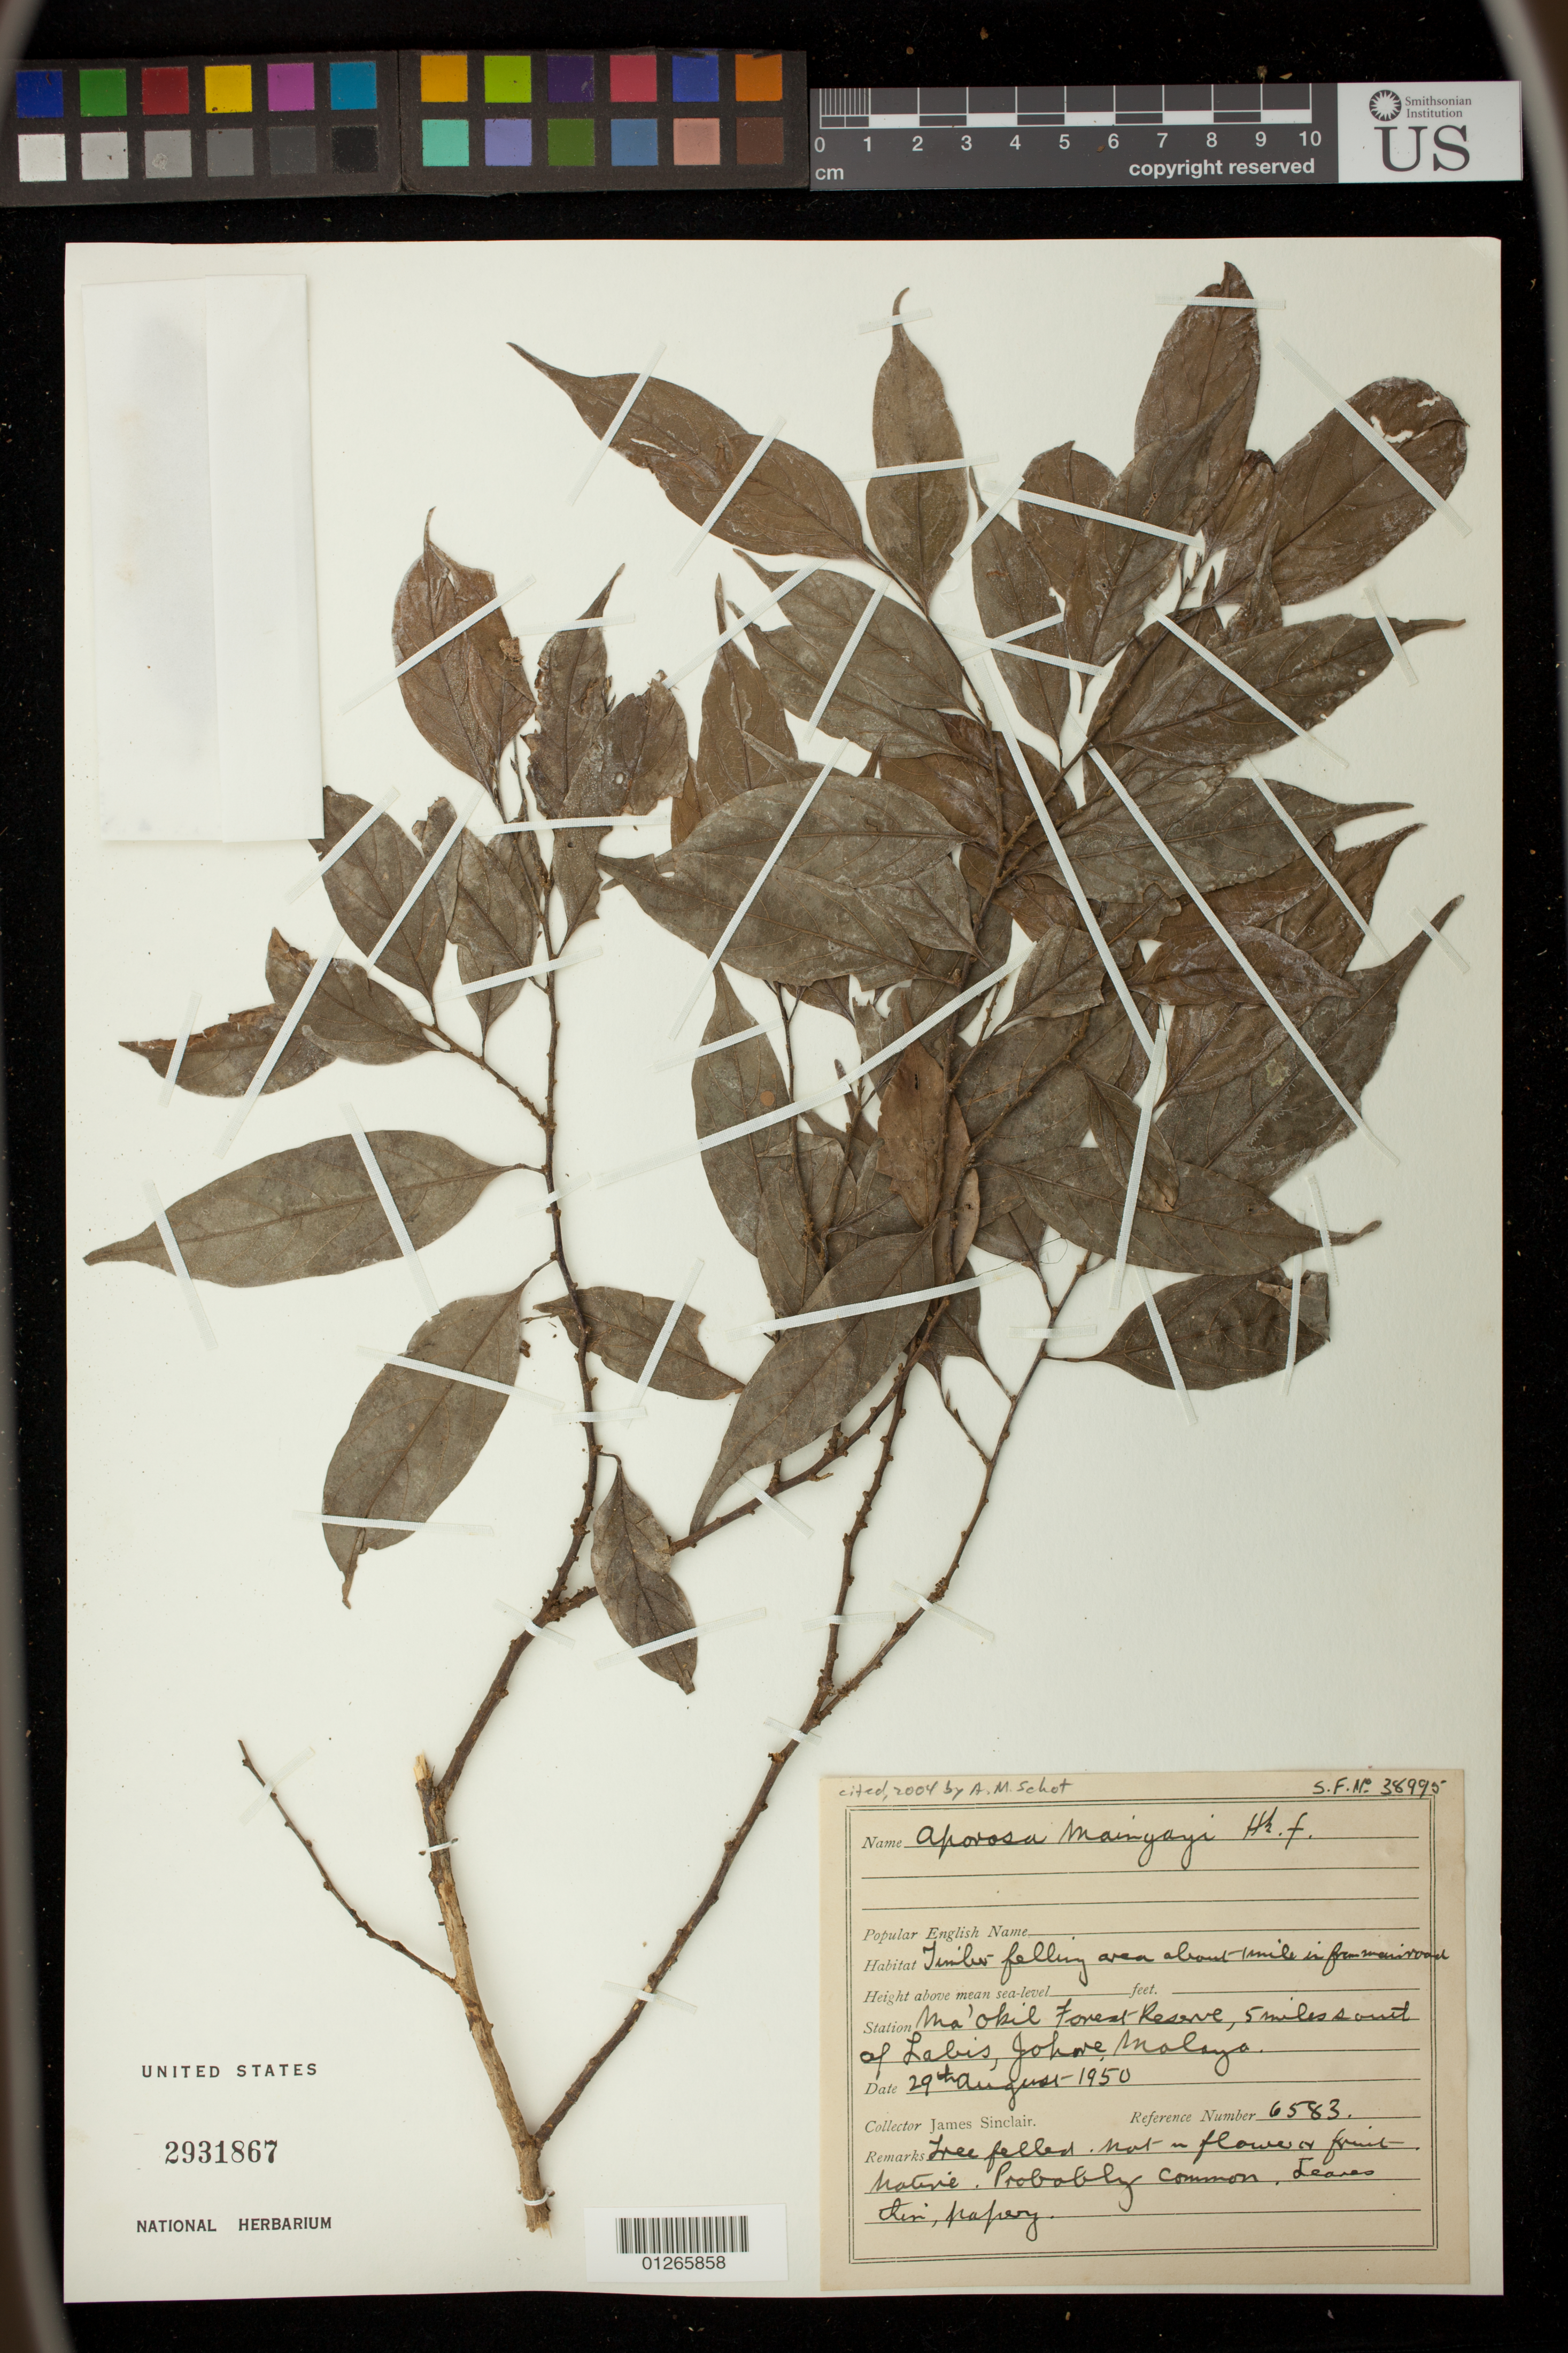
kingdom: Plantae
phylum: Tracheophyta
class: Magnoliopsida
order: Malpighiales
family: Phyllanthaceae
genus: Aporosa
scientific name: Aporosa maingayi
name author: Hook. f.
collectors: J. Sinclair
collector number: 6583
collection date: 1950-08-29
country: Malaysia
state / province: Johor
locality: Ma'okil Forest Reserve, 5 miles south of Labis, Johore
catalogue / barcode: US 2931867